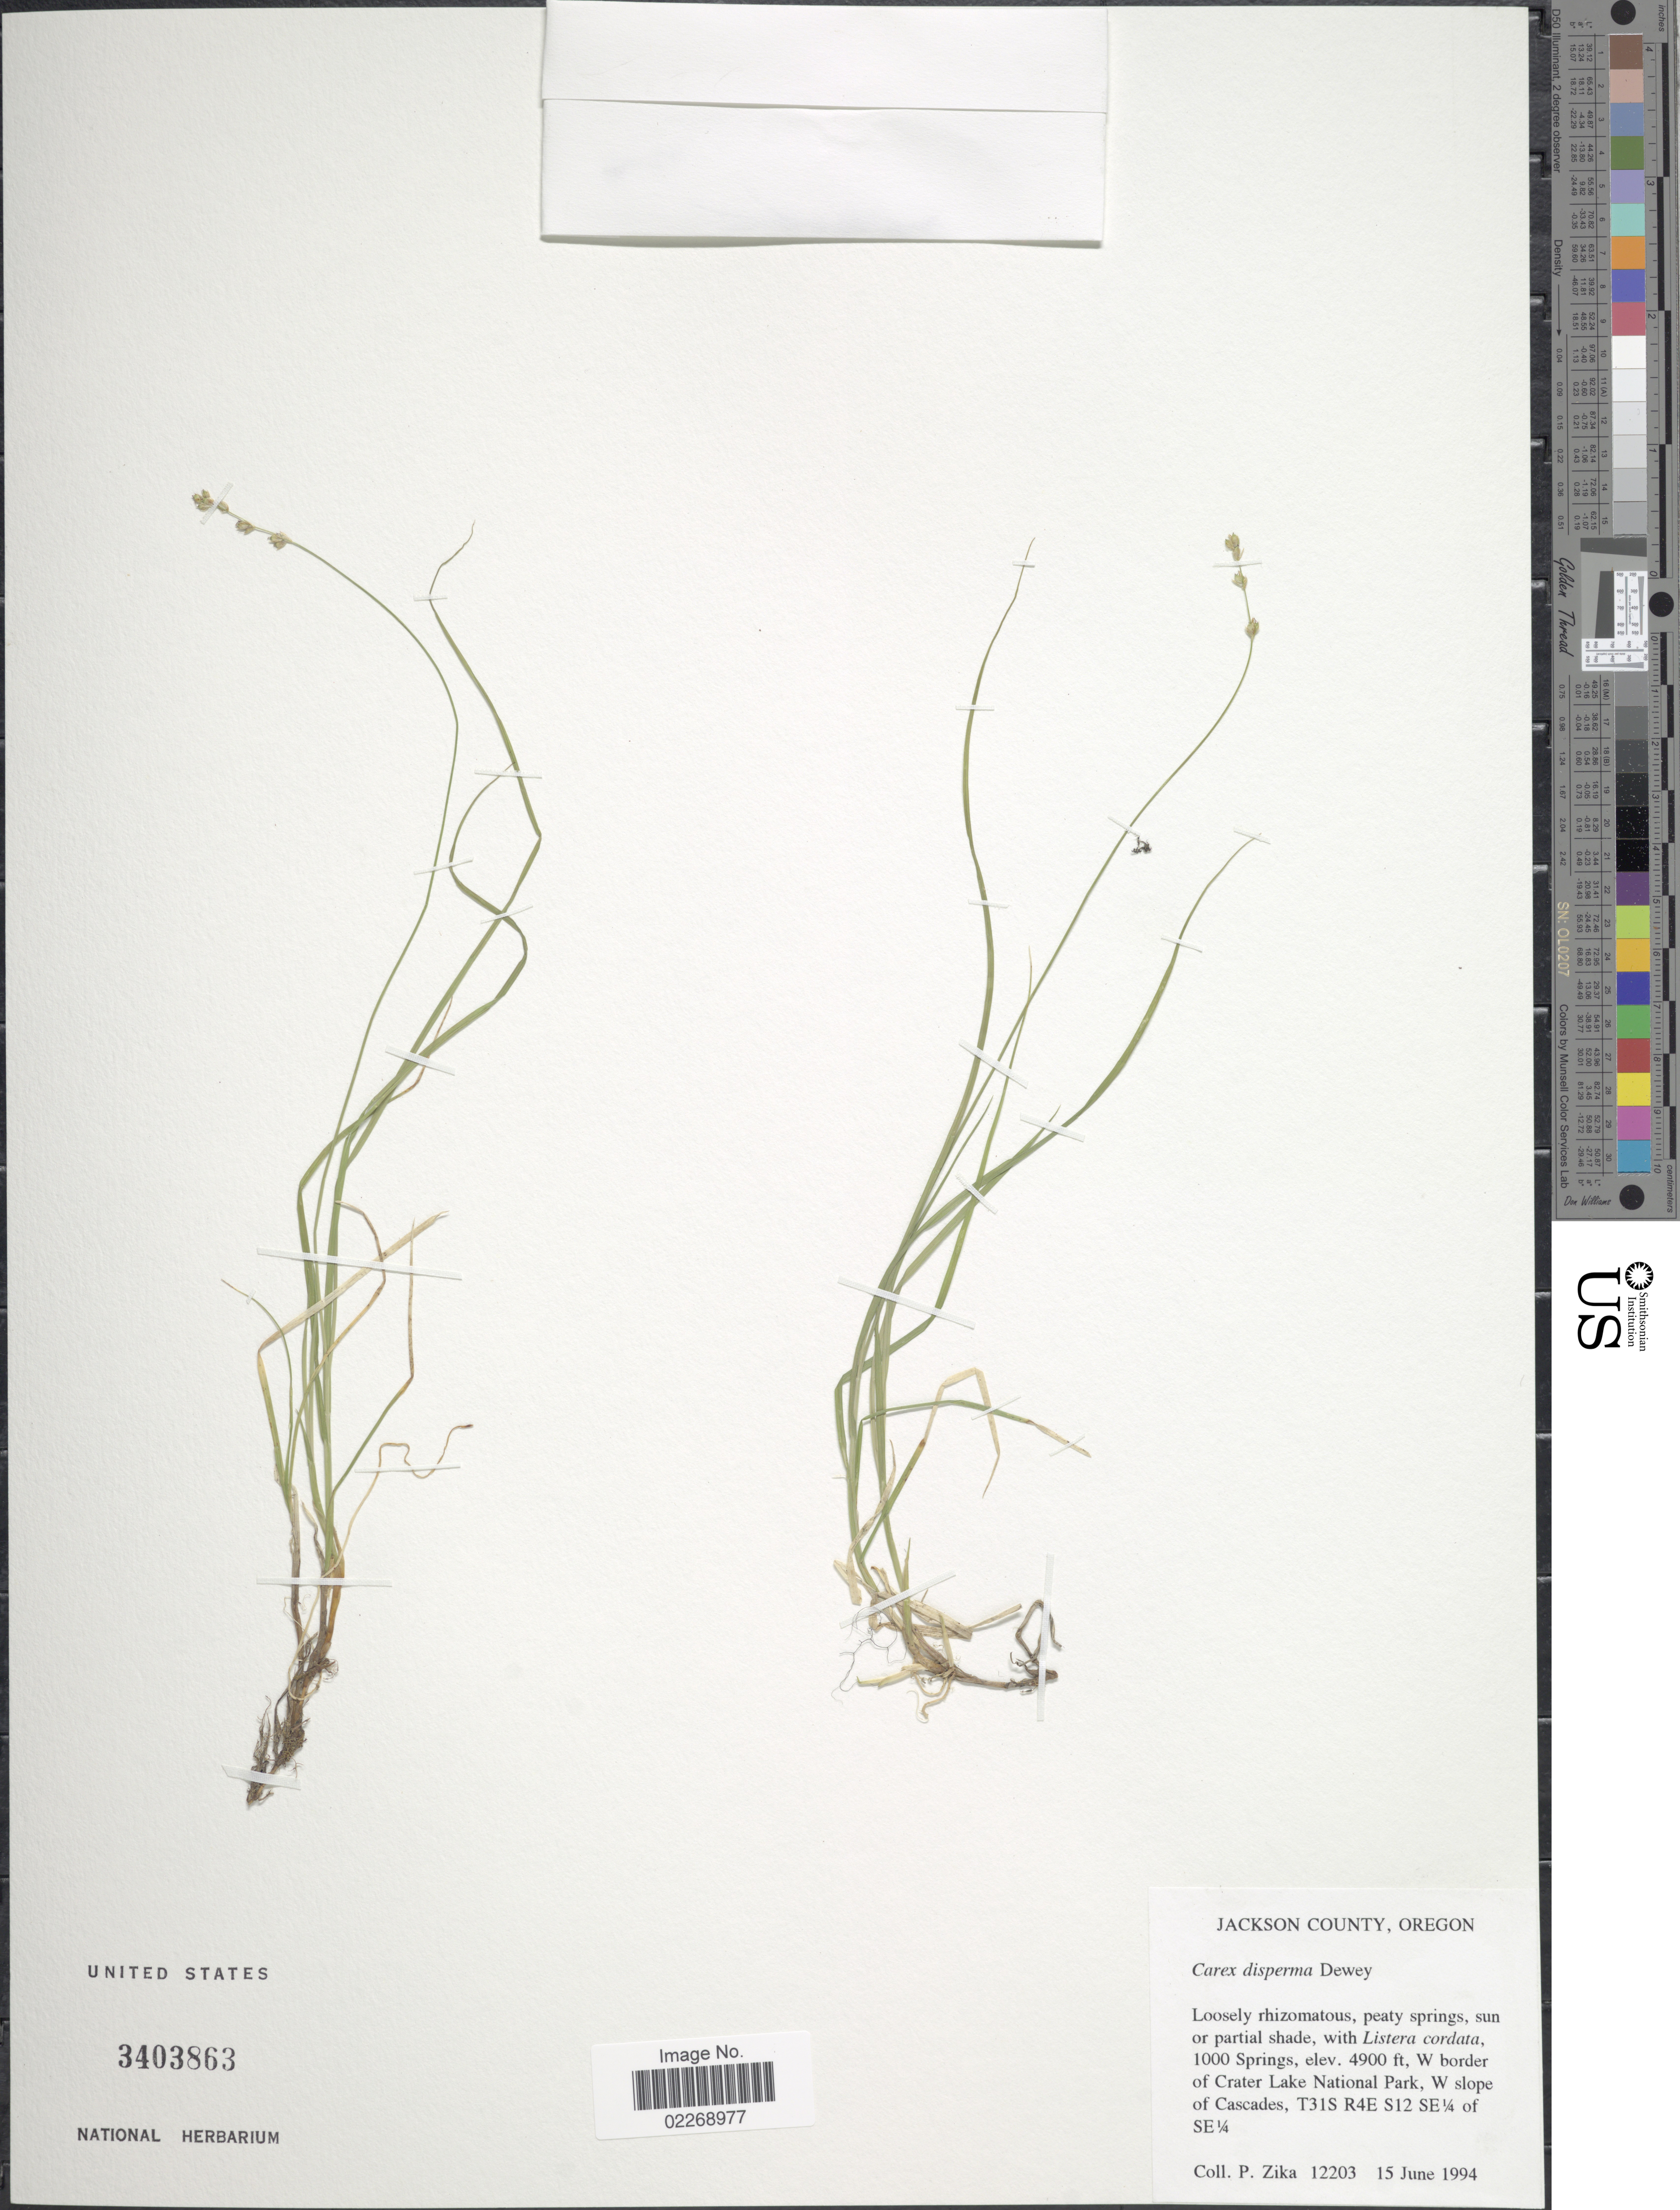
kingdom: Plantae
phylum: Tracheophyta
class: Liliopsida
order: Poales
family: Cyperaceae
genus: Carex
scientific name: Carex disperma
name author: Dewey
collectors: P. F. Zika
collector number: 12203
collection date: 1994-06-15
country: United States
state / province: Oregon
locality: Jackson County, 1000 Springs, W border of Crater Lake National Park, W slope of Cascades, T31S R4E S12 SE¼ of SE¼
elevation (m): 1494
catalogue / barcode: US 3403863